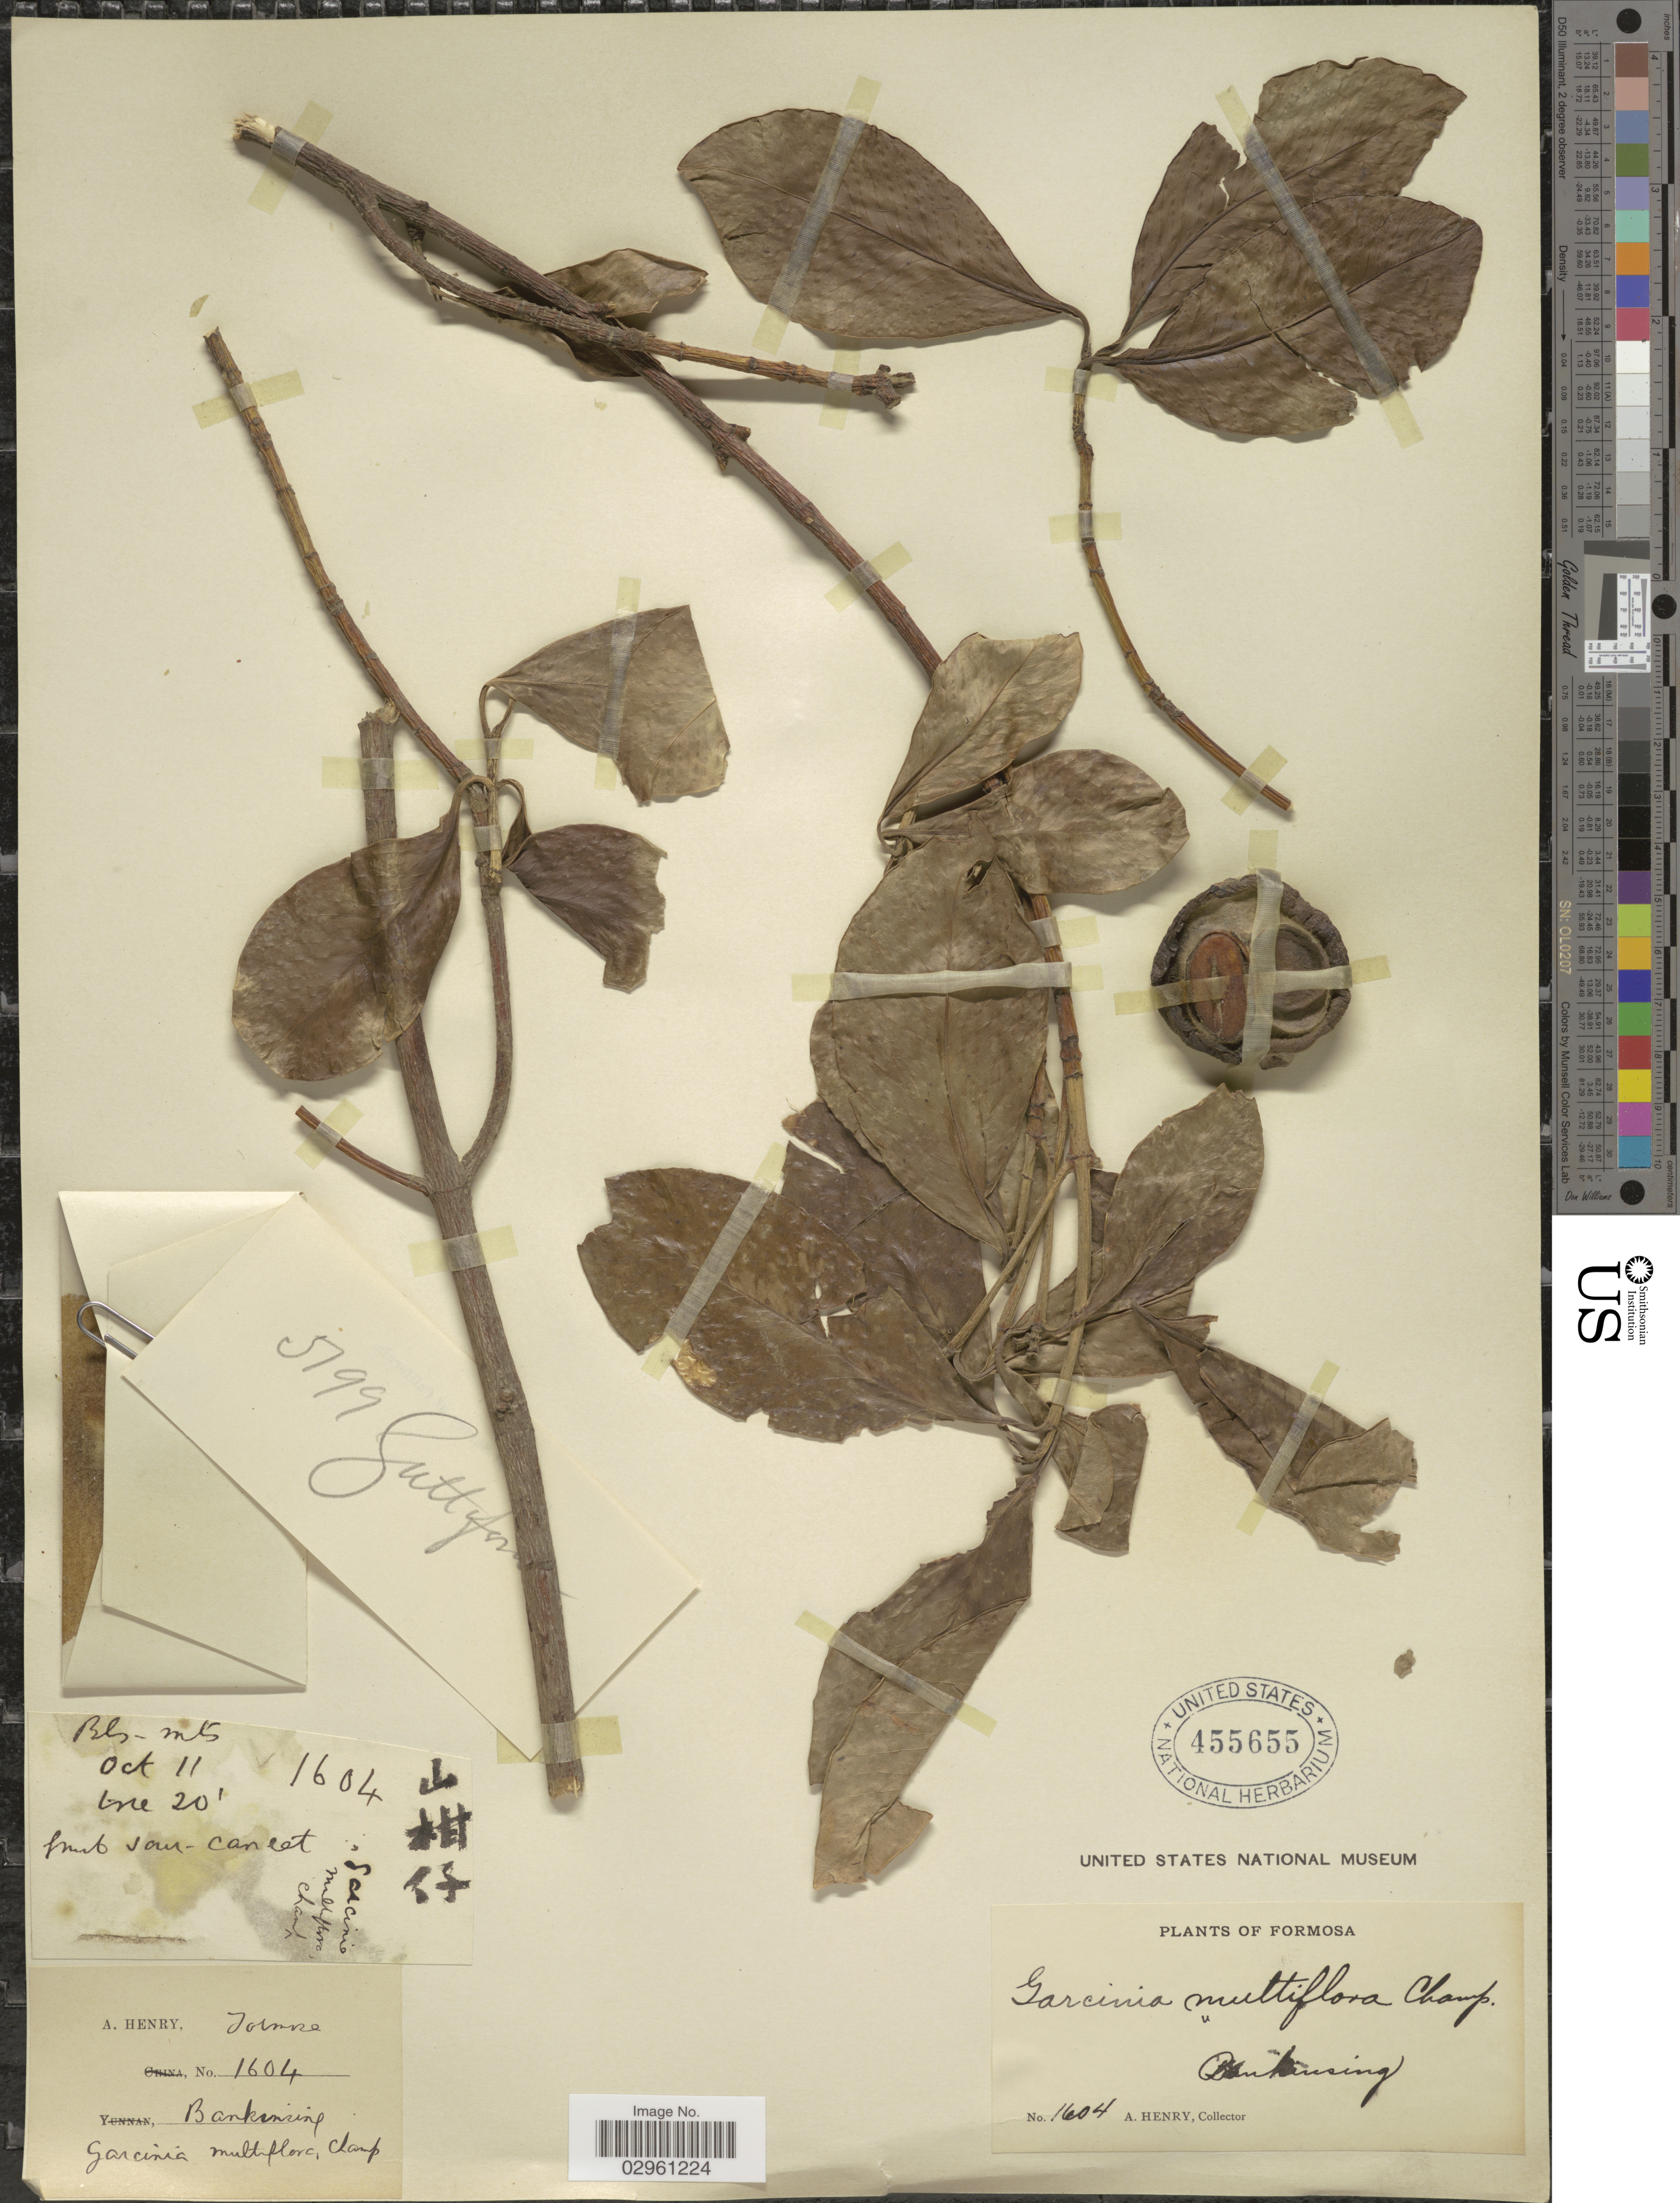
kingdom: Plantae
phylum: Tracheophyta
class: Magnoliopsida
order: Malpighiales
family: Clusiaceae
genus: Garcinia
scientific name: Garcinia multiflora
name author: Champ. ex Benth.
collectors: A. Henry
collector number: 1604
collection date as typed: Transcribed d/m/y: /10/11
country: Taiwan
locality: Formosa. Bankinsing.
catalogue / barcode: US 455655